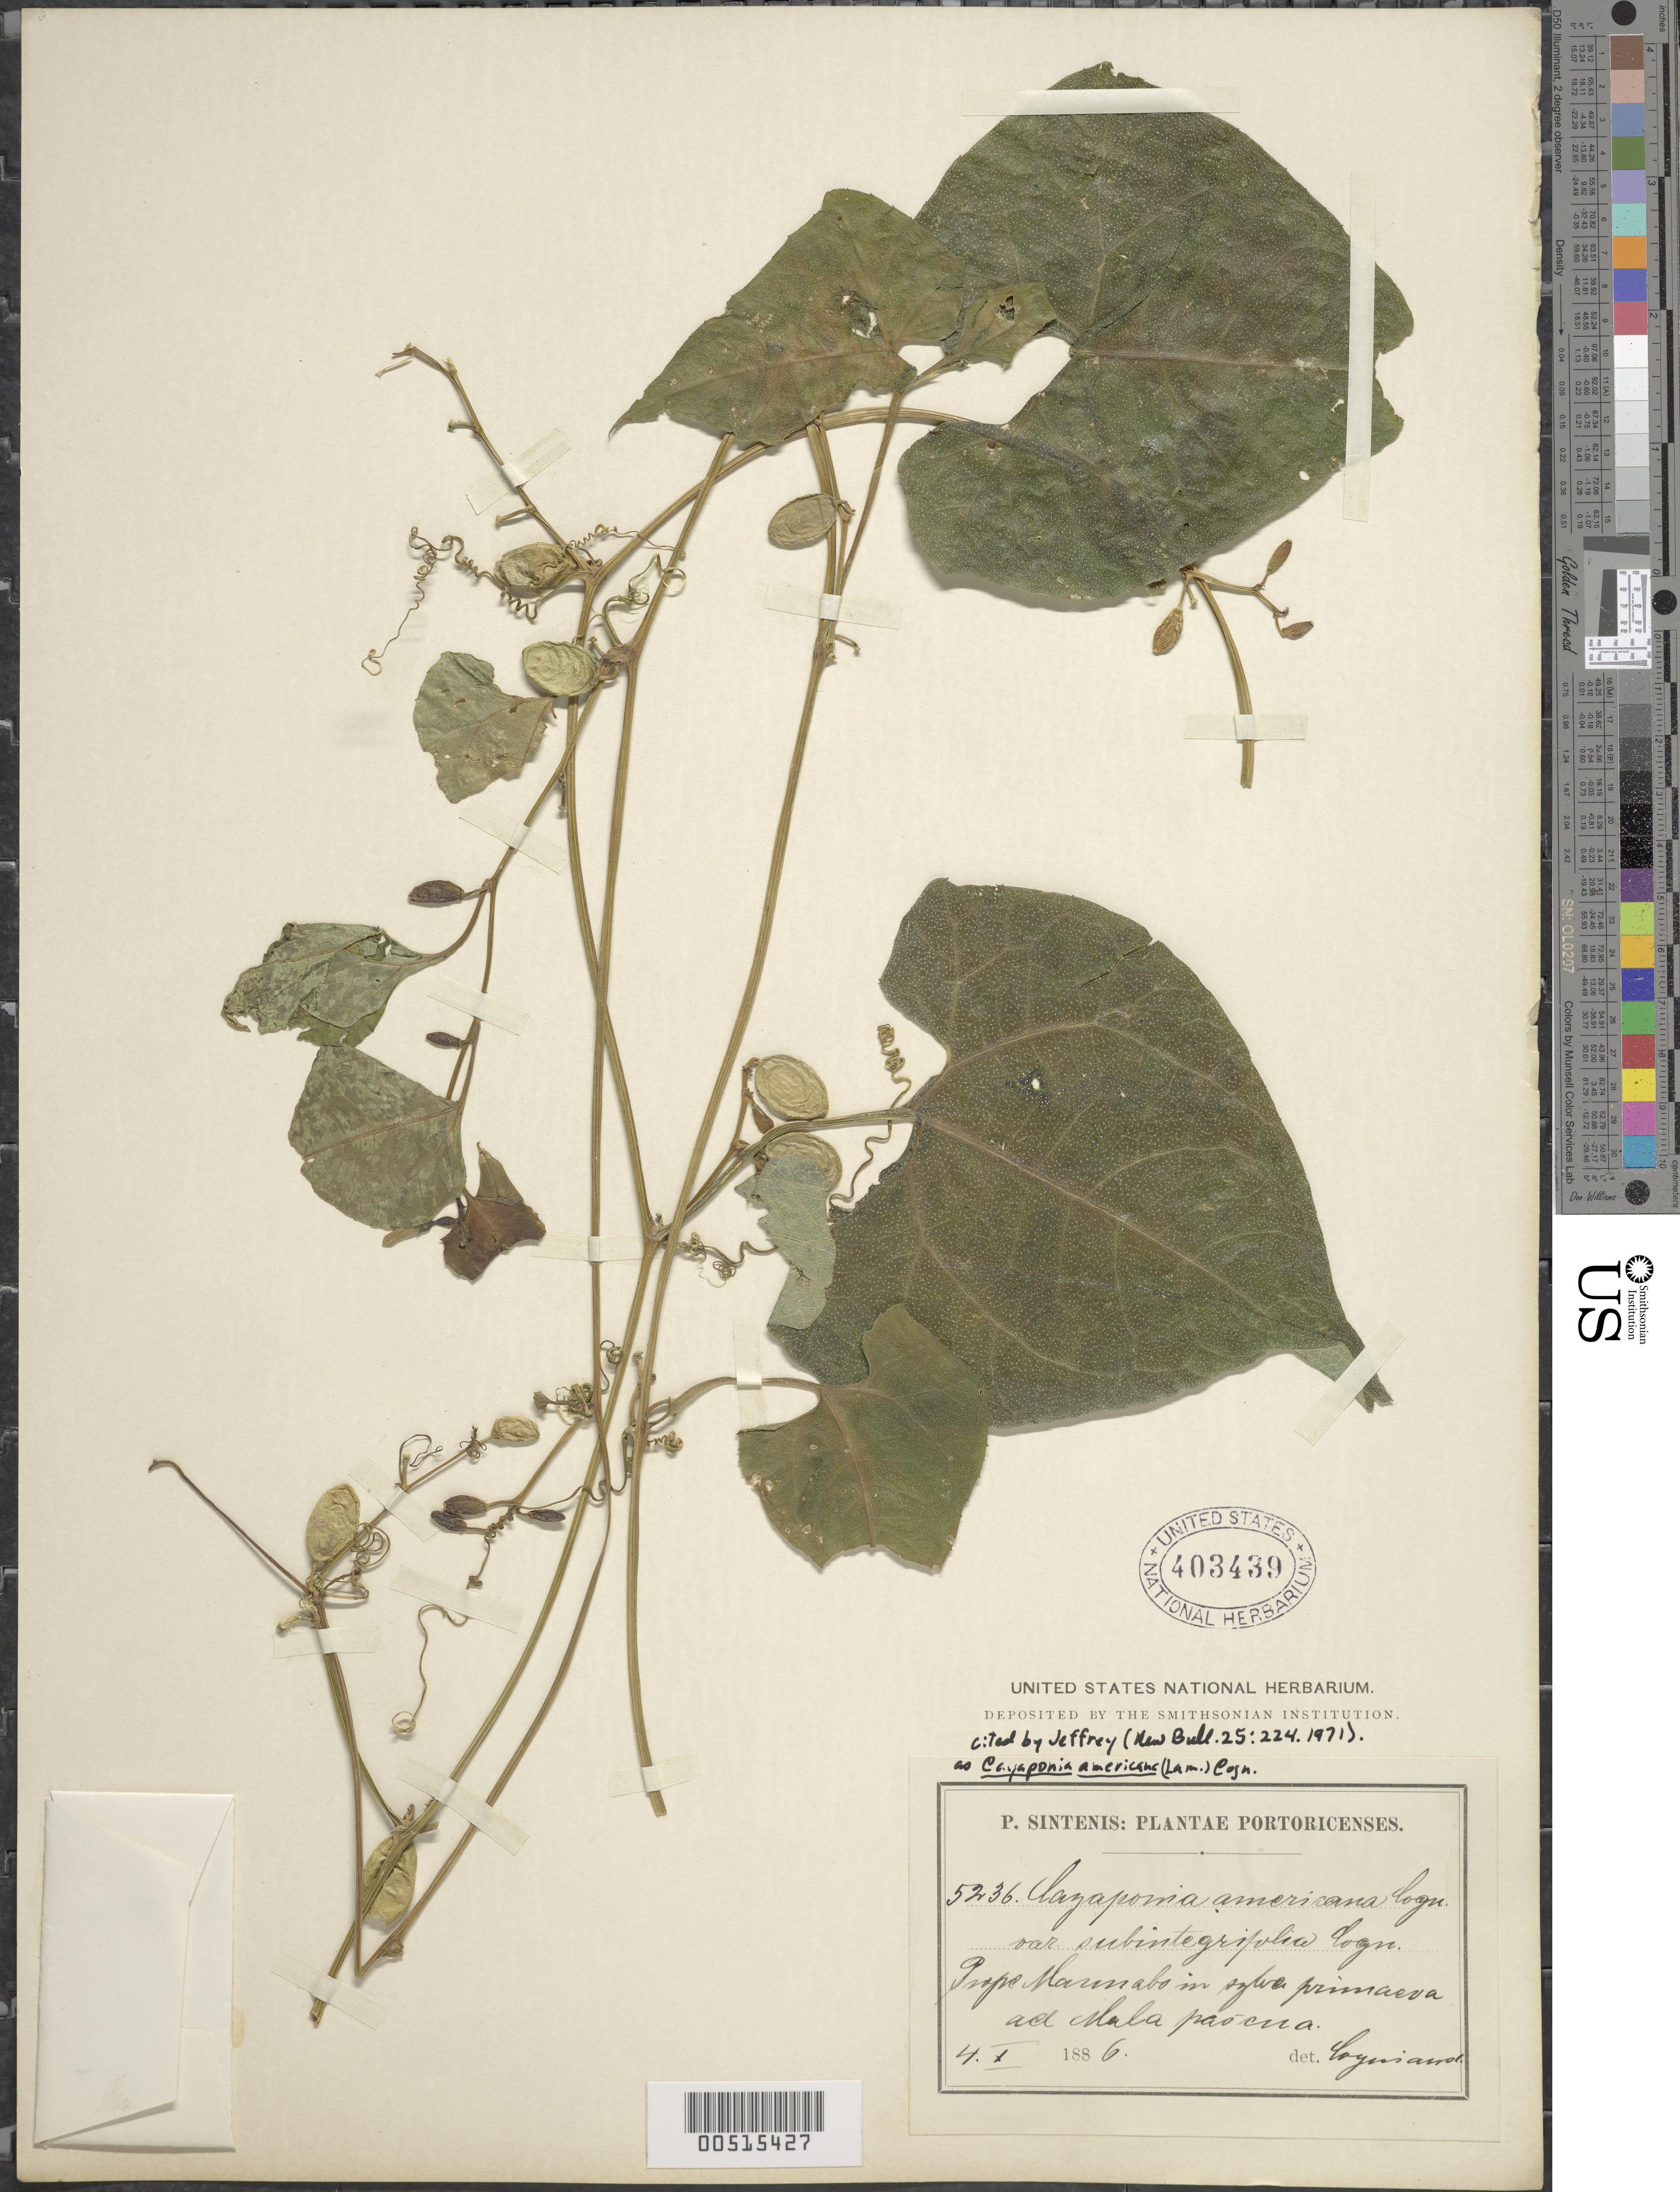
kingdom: Plantae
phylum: Tracheophyta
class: Magnoliopsida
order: Cucurbitales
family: Cucurbitaceae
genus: Cayaponia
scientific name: Cayaponia americana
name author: (Lam.) Cogn.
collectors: P. Sintenis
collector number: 5236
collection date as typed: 04 Oct 1886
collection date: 1886-10-04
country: Puerto Rico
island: Greater Antilles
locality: Prope Maunabo. In sylvis primaeva ad Mala paocna.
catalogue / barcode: US 403439